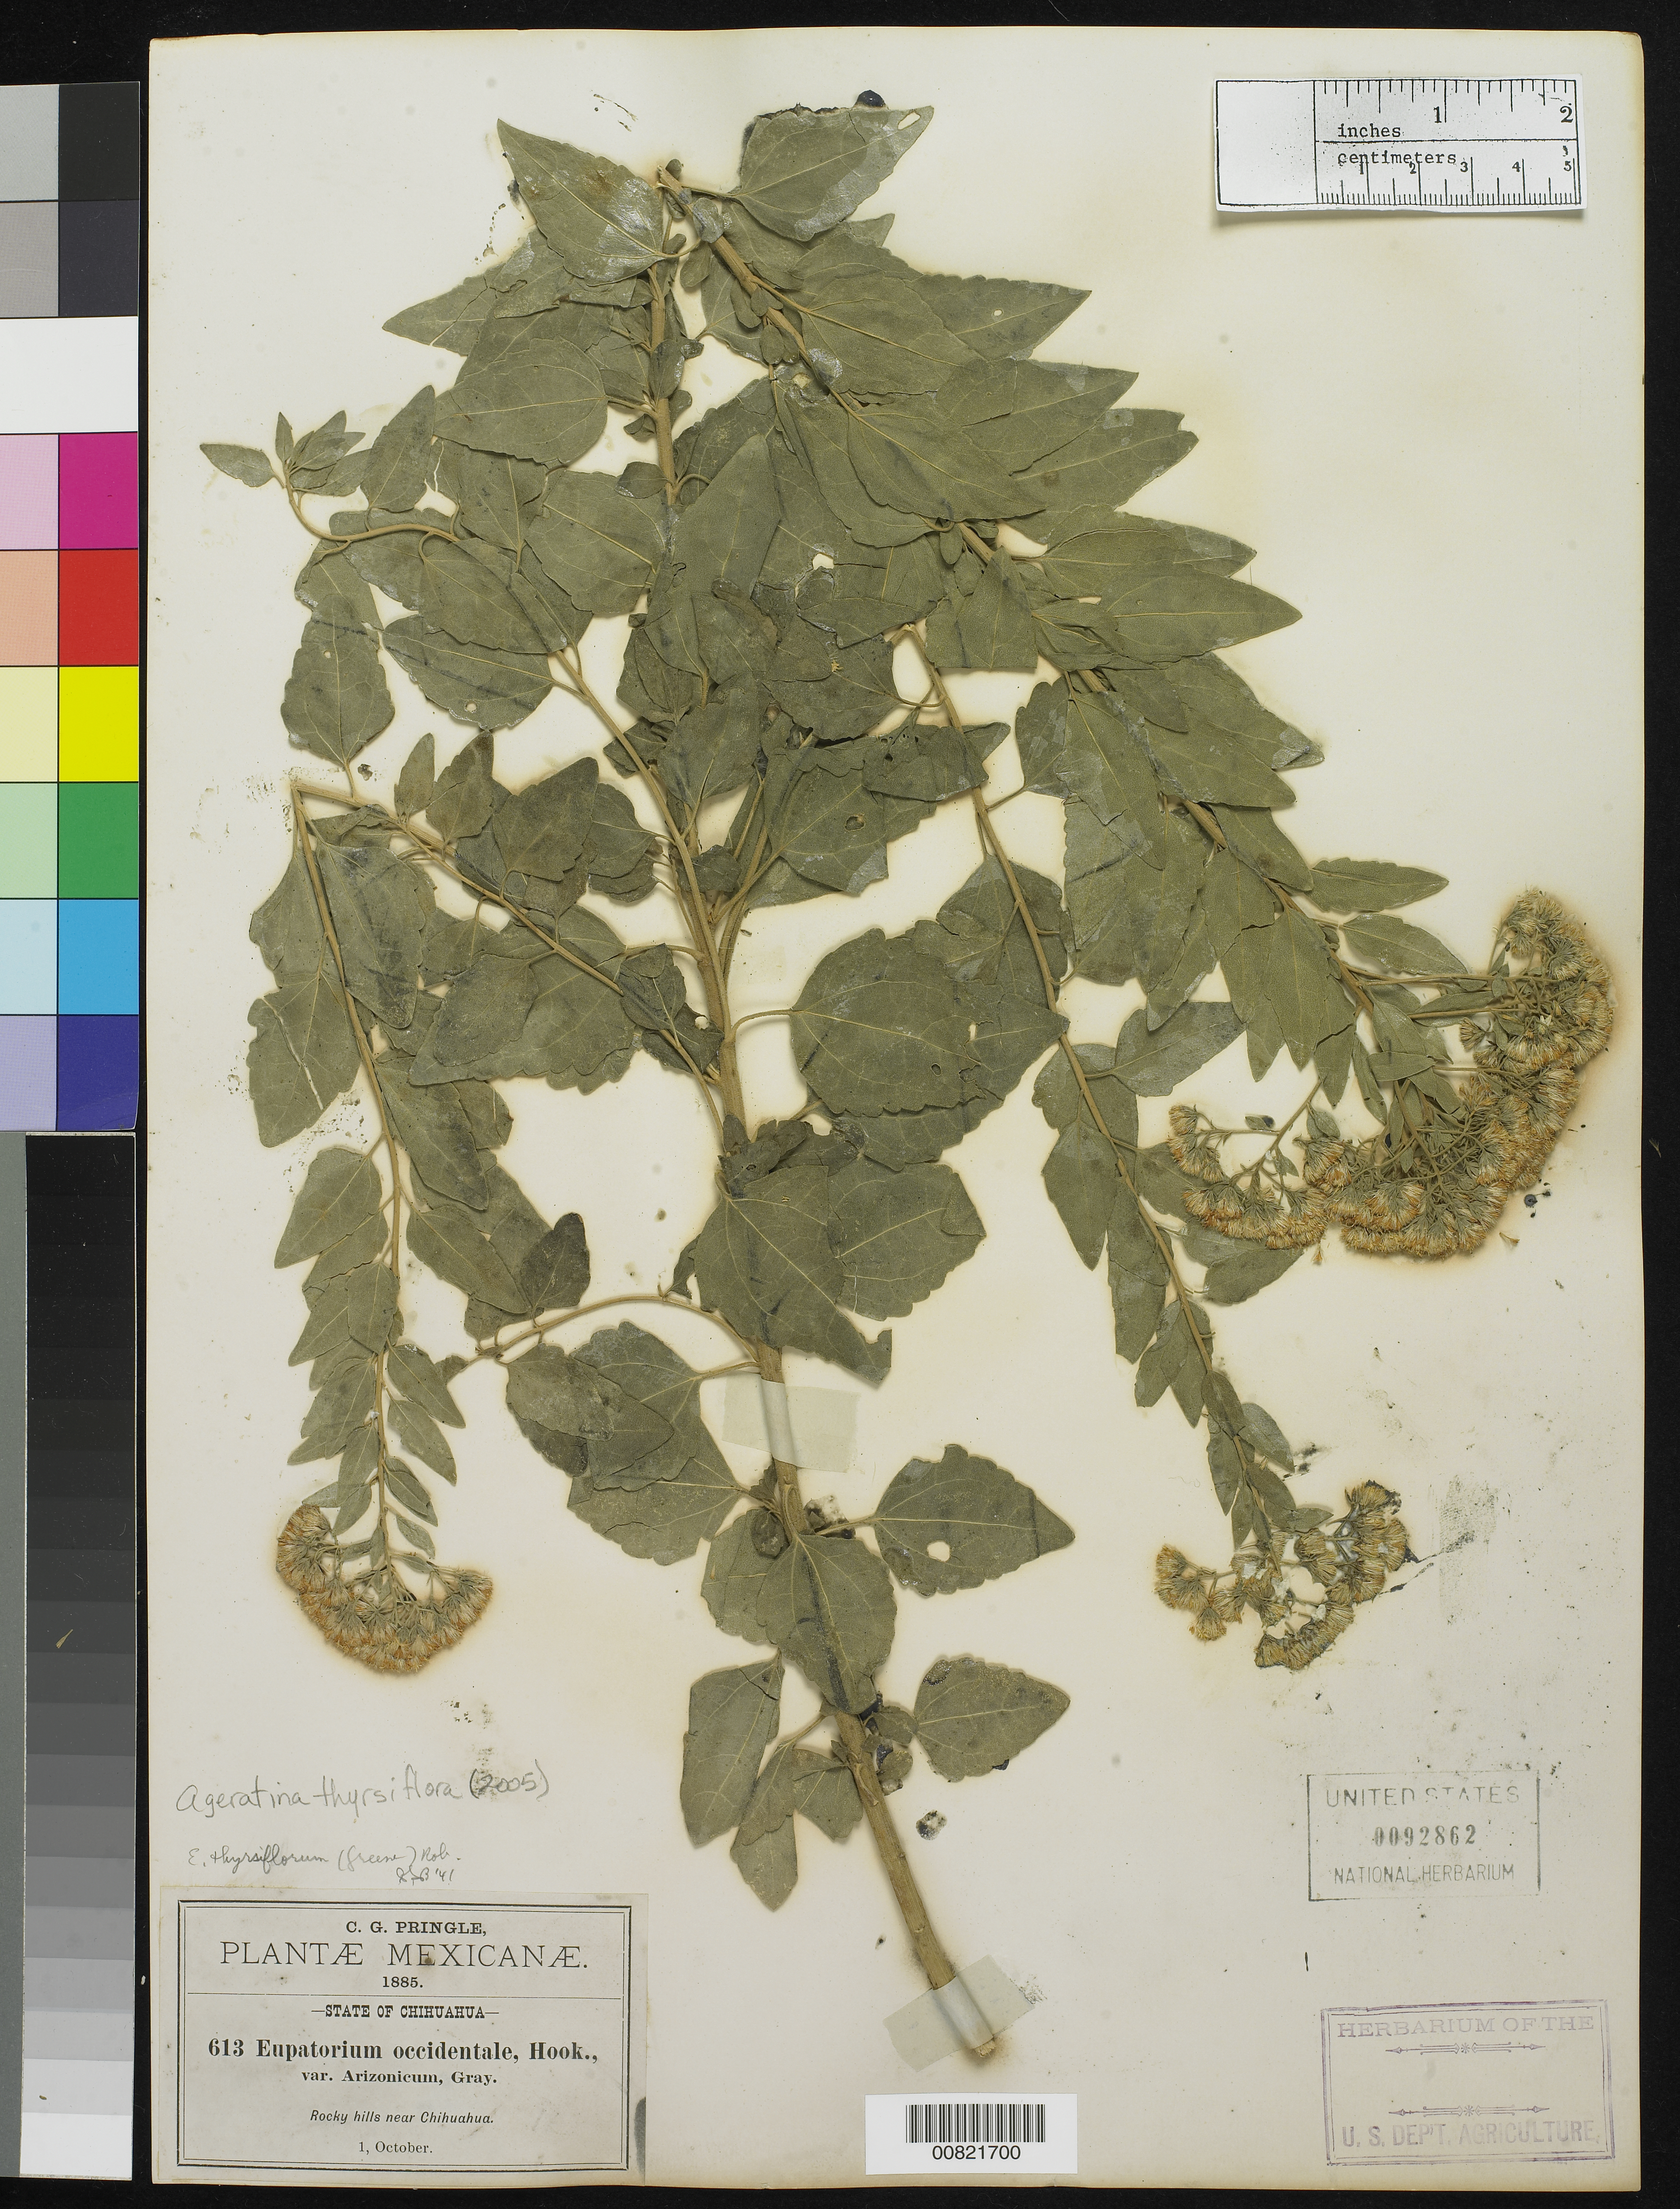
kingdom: Plantae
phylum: Tracheophyta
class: Magnoliopsida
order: Asterales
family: Asteraceae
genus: Ageratina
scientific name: Ageratina thyrsiflora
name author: (Greene) R.M. King & H. Rob.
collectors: C. G. Pringle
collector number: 613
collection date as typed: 01 Oct 1885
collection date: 1885-10-01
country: Mexico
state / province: Chihuahua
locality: Rocky hills near Chihuahua.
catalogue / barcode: US 92862